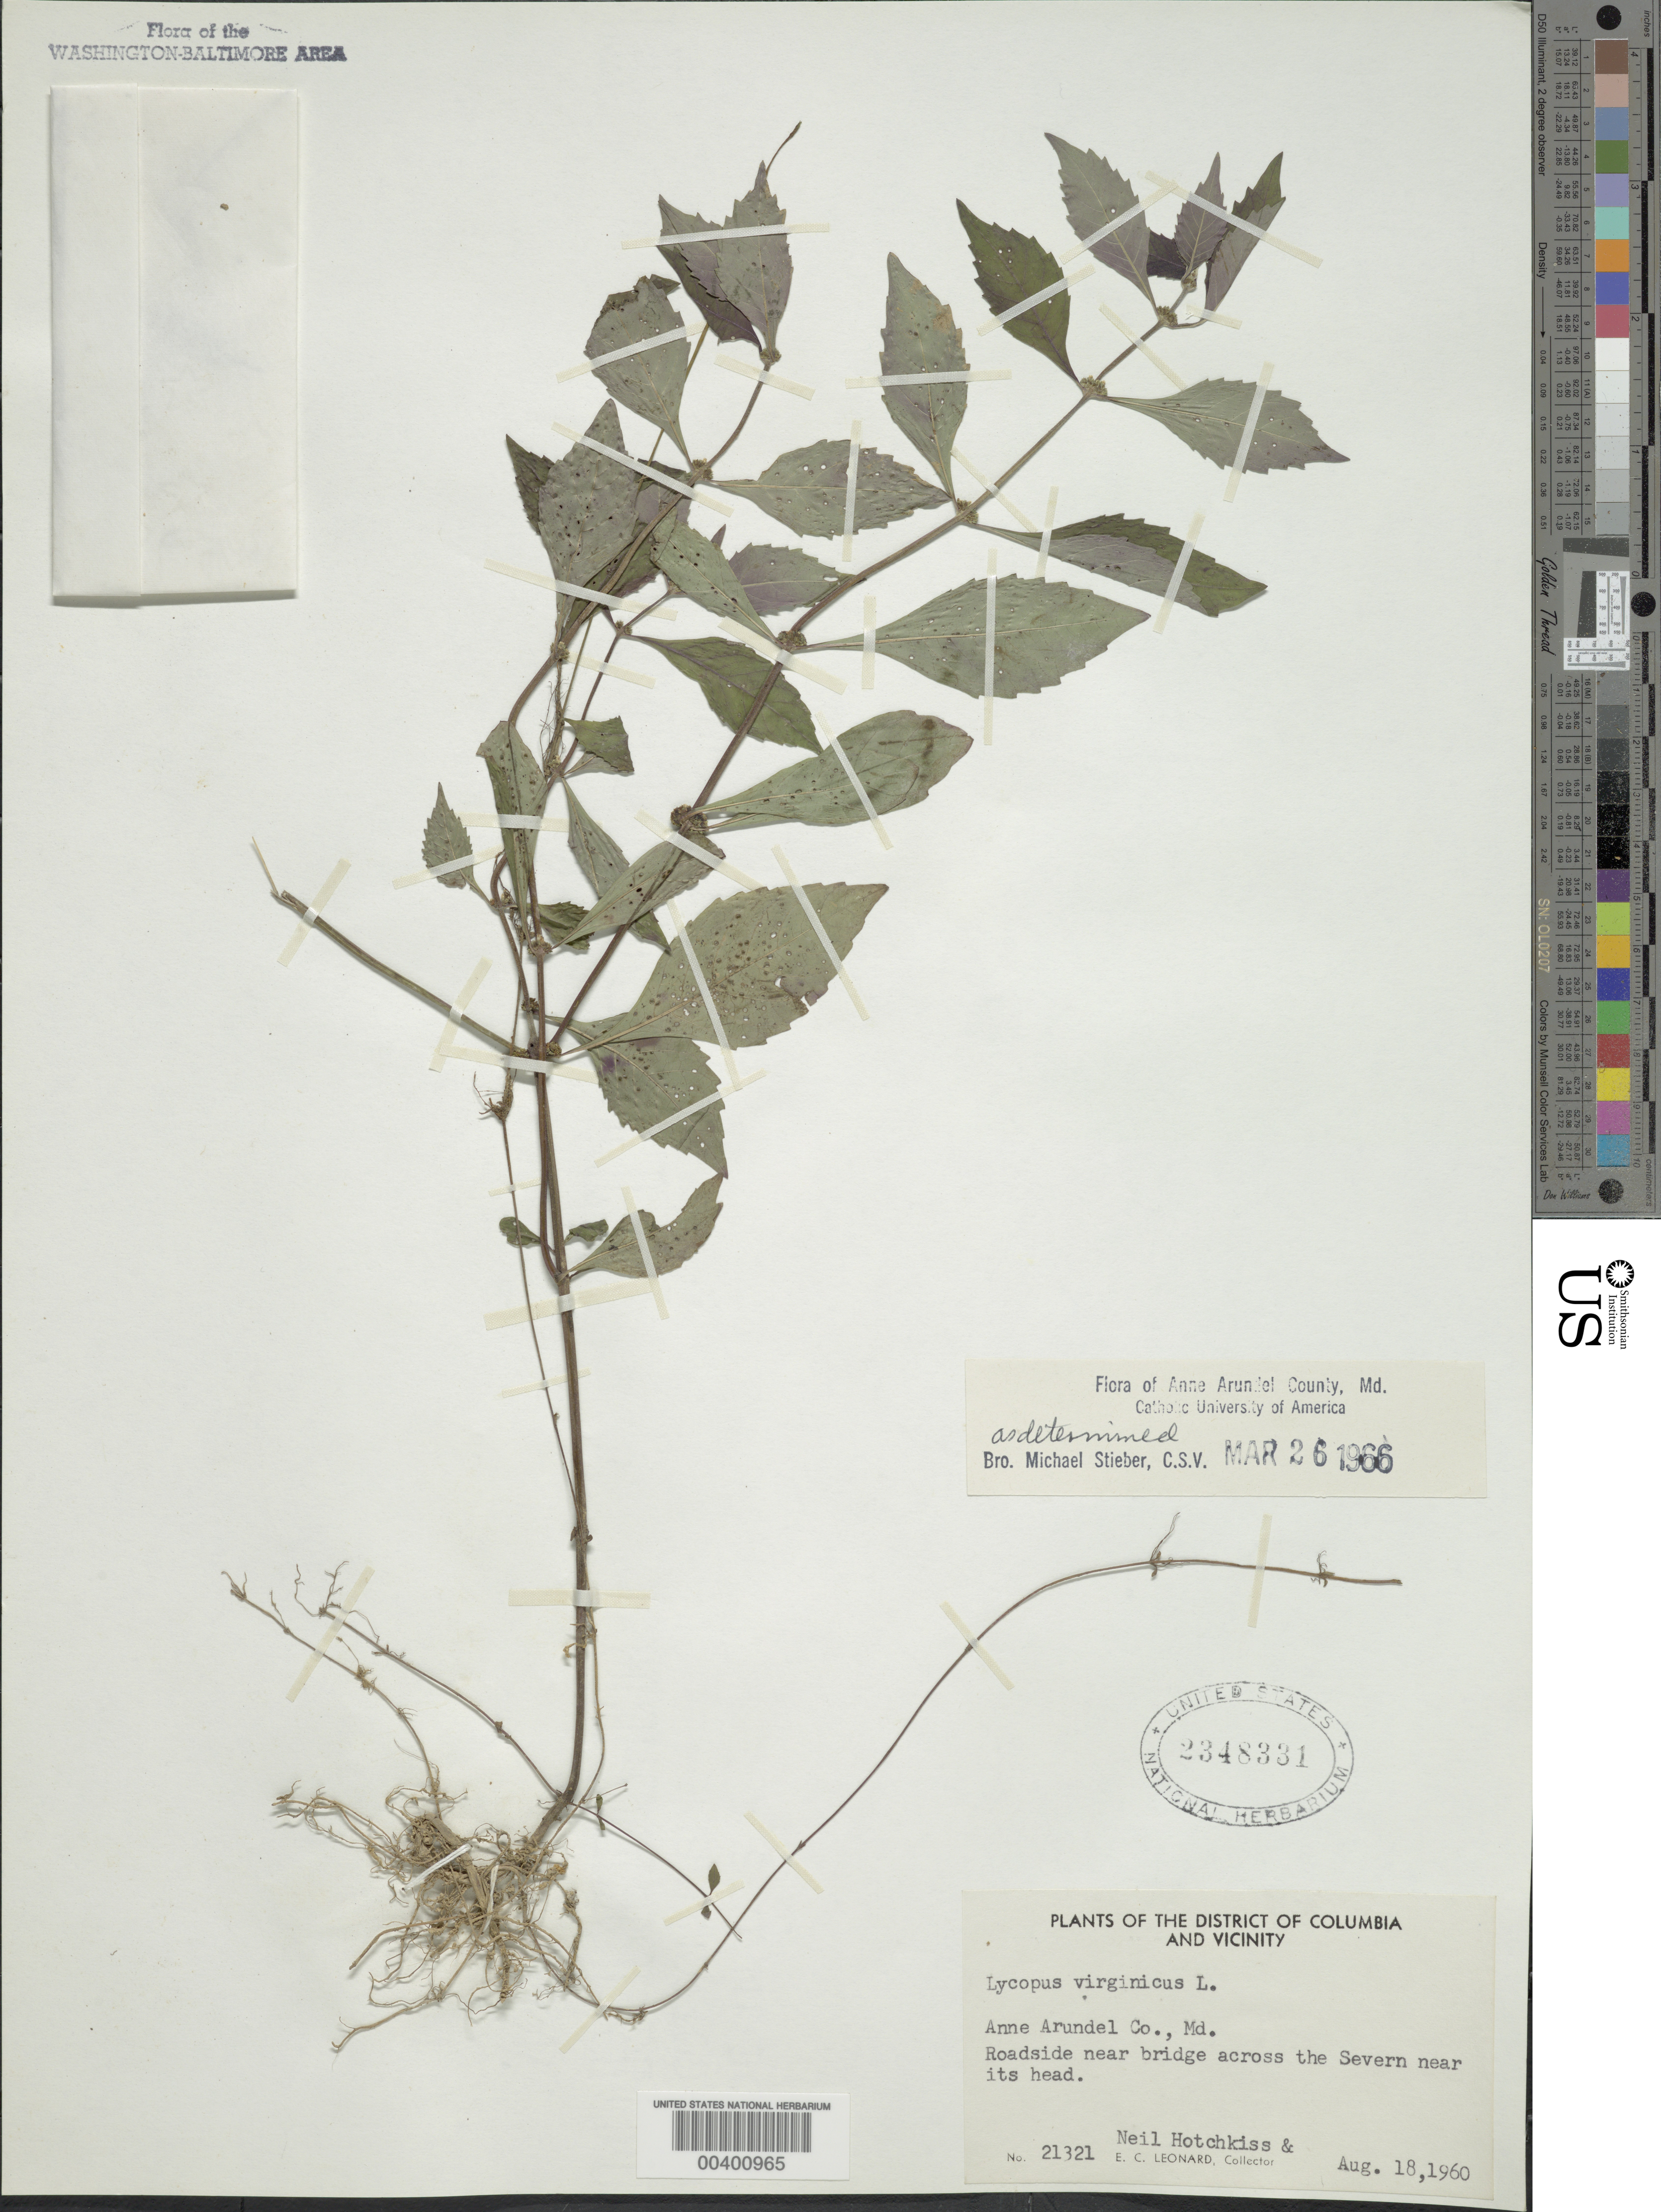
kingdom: Plantae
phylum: Tracheophyta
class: Magnoliopsida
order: Lamiales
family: Lamiaceae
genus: Lycopus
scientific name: Lycopus virginicus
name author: L.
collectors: N. Hotchkiss & E. C. Leonard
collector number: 21321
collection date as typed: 18 Aug 1960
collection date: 1960-08-18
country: United States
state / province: Maryland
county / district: Anne Arundel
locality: Severn Head area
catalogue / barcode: US 2348331